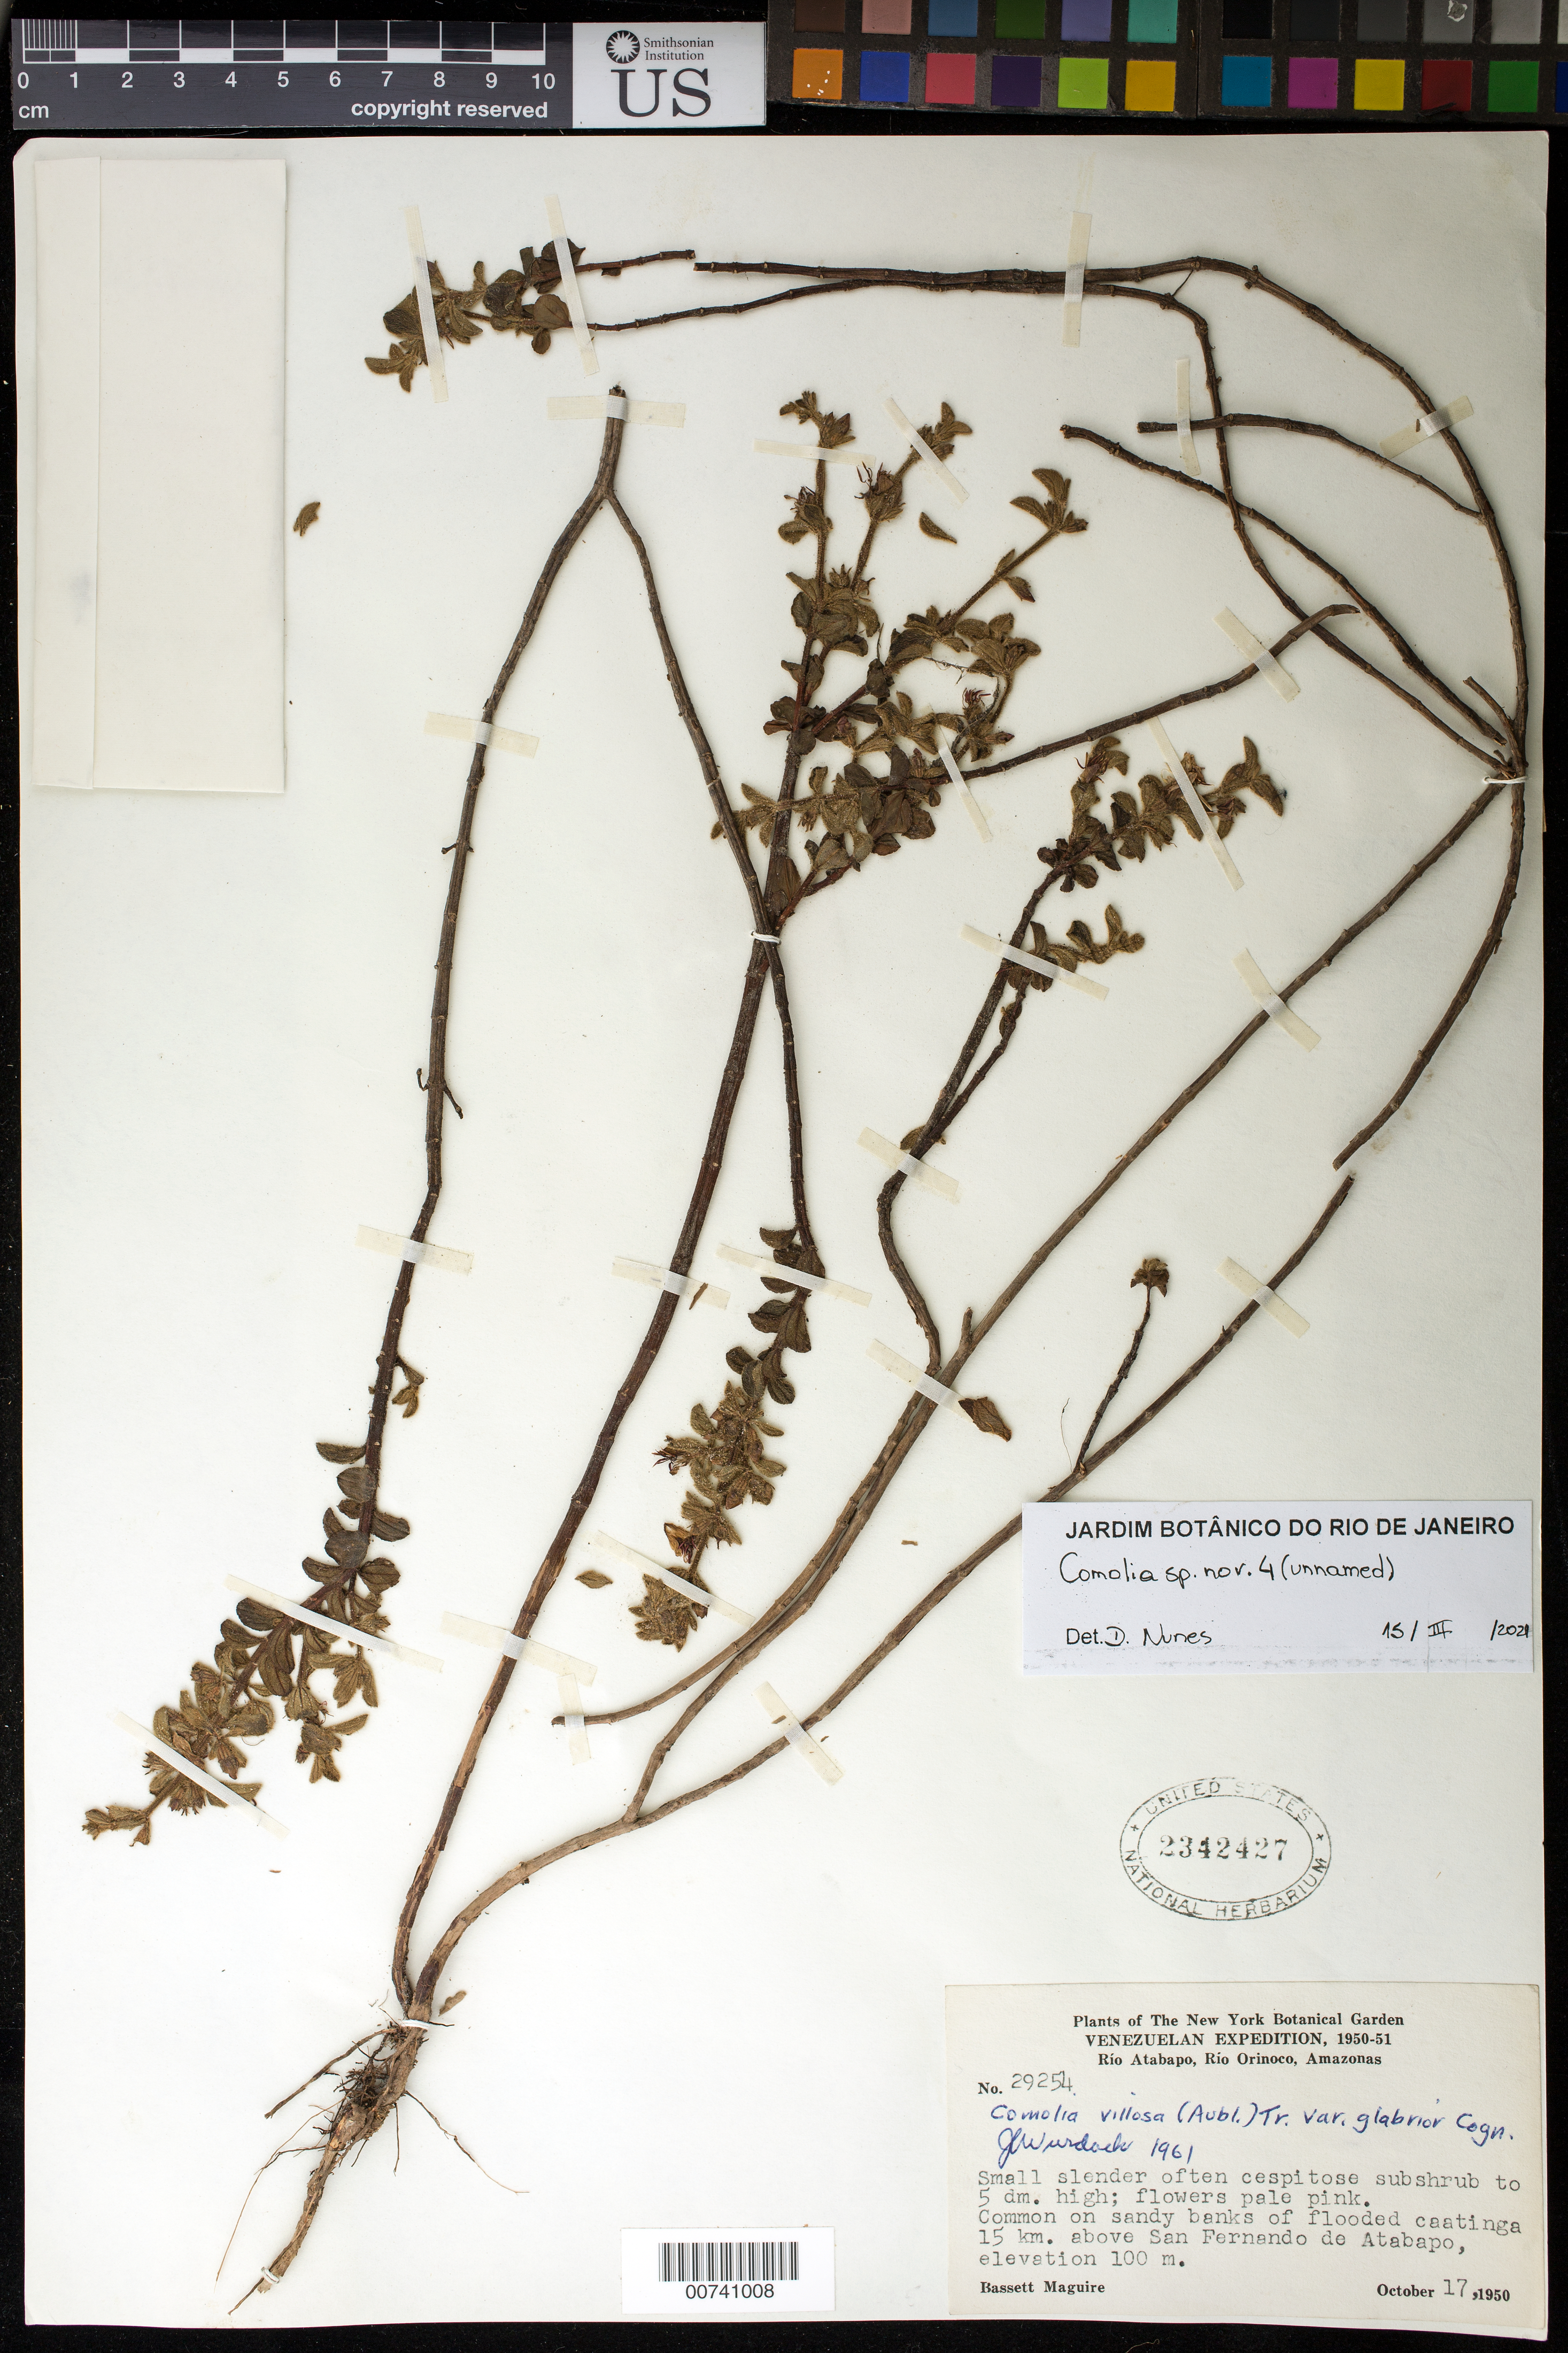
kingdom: Plantae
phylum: Tracheophyta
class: Magnoliopsida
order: Myrtales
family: Melastomataceae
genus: Comolia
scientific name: Comolia villosa var. glabrior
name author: Cogn.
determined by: Wurdack, John J., (US), US (UNITED STATES)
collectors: B. Maguire, R. S. Cowan & J. J. Wurdack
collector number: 29254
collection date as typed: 17-Oct-50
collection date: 1950-10-17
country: Venezuela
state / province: Amazonas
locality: Río Atabapo, Río Orinoco, 15 km above San Fernando de Atabapo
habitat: Sandy banks of flooded caatinga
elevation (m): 100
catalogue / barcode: US 2342427